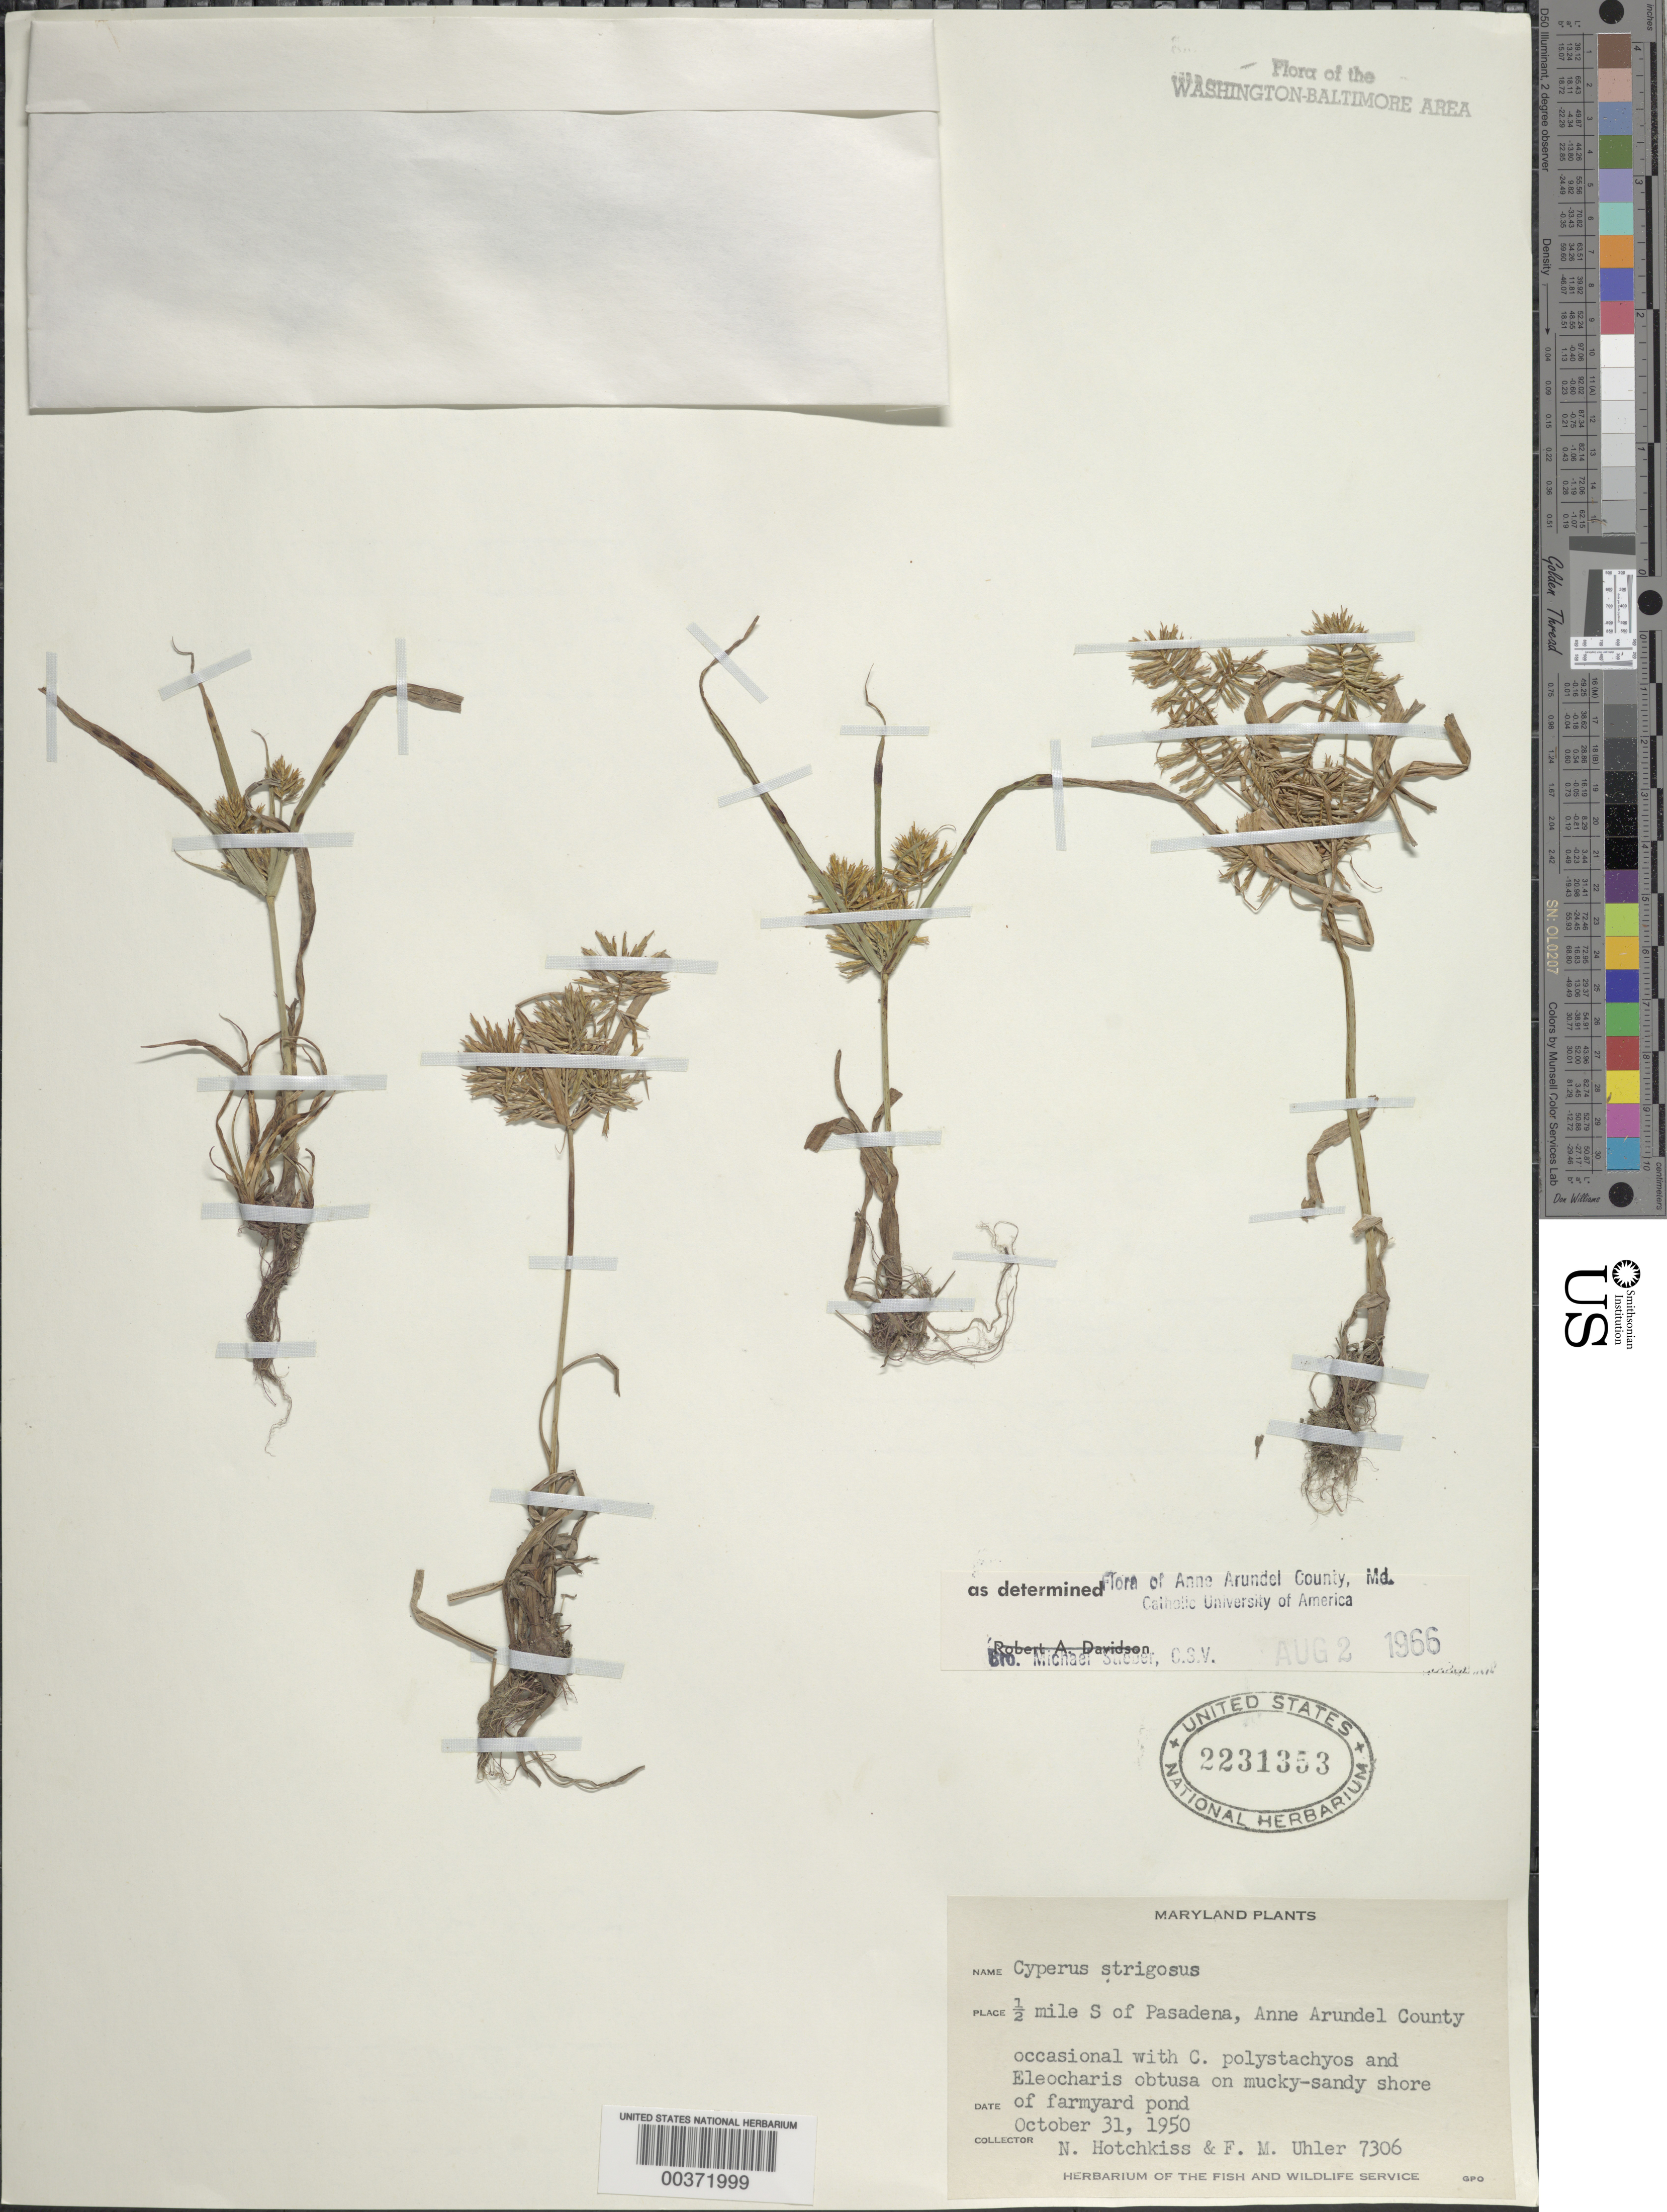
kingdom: Plantae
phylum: Tracheophyta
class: Liliopsida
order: Poales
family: Cyperaceae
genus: Cyperus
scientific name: Cyperus strigosus L.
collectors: N. Hotchkiss & F. M. Uhler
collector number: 7306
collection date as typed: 31 Oct 1950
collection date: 1950-10-31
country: United States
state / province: Maryland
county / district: Anne Arundel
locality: South of Pasadena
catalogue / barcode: US 2231353